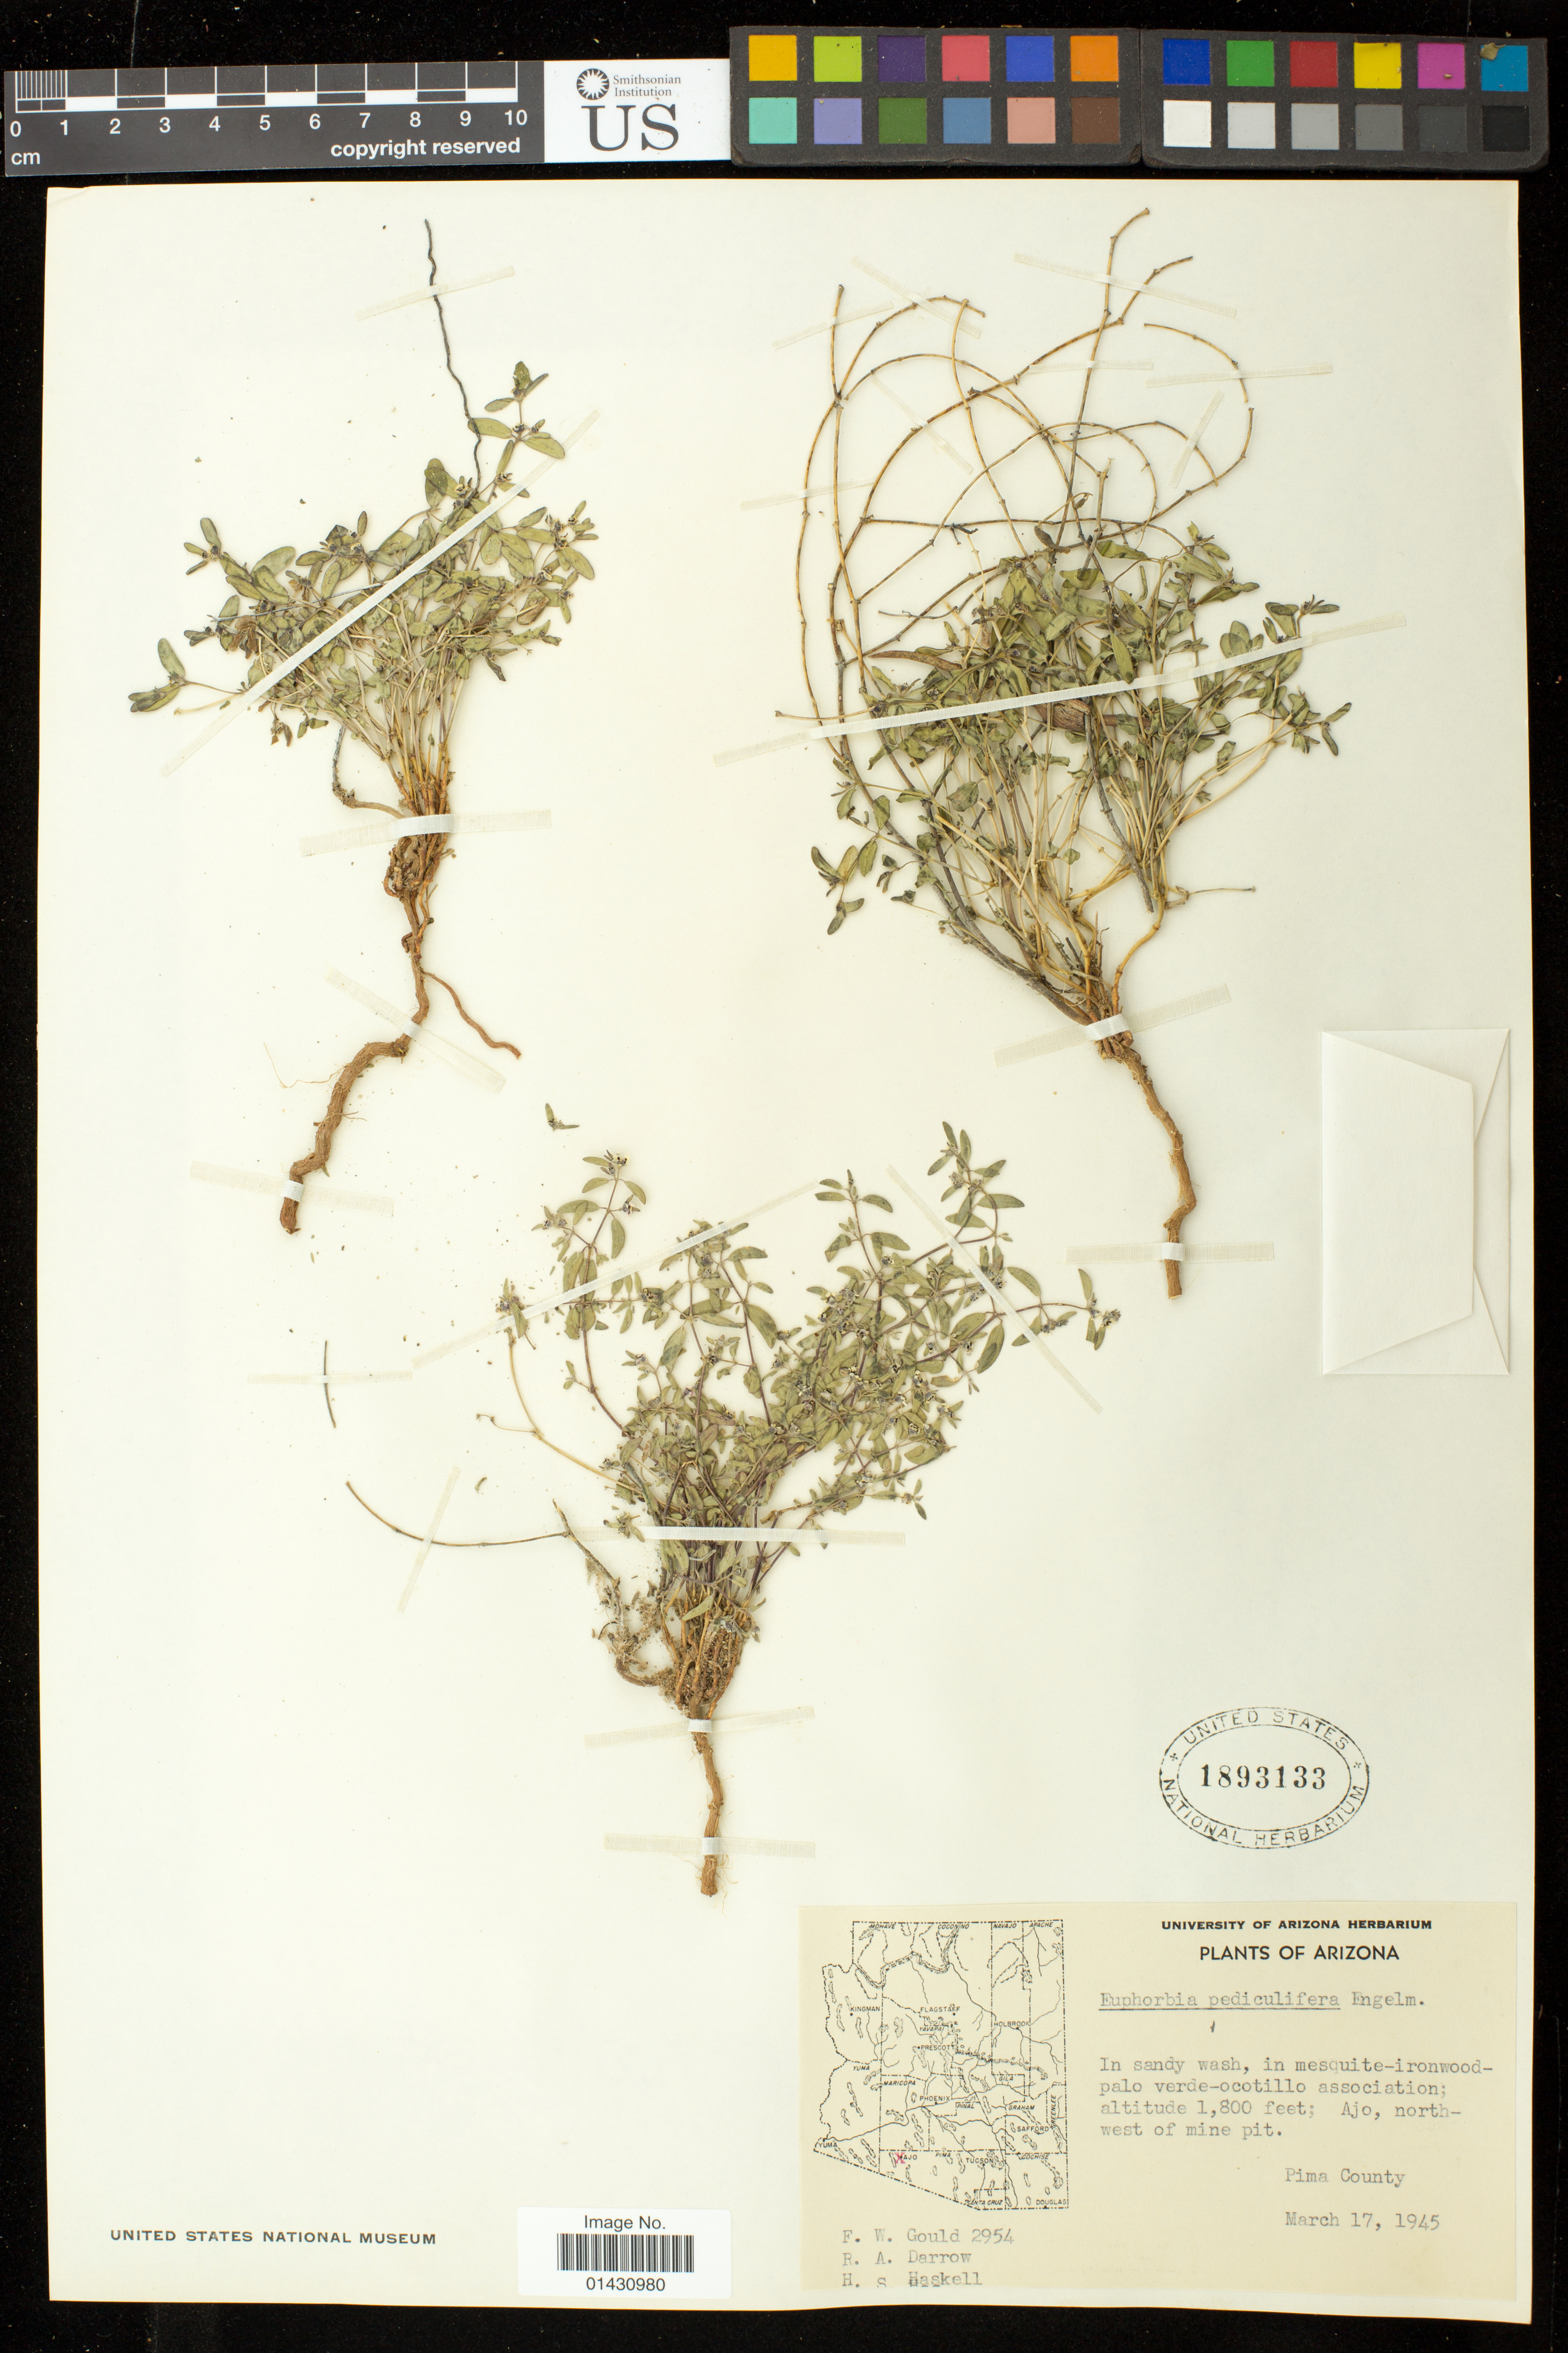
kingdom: Plantae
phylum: Tracheophyta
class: Magnoliopsida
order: Malpighiales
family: Euphorbiaceae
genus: Euphorbia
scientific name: Euphorbia pediculifera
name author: Engelm.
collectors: F. W. Gould, R. A. Darrow & H. Haskell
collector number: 2954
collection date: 1945-03-17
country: United States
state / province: Arizona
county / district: Pima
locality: Ajo, north-west of mine pit.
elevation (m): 549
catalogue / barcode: US 1893133